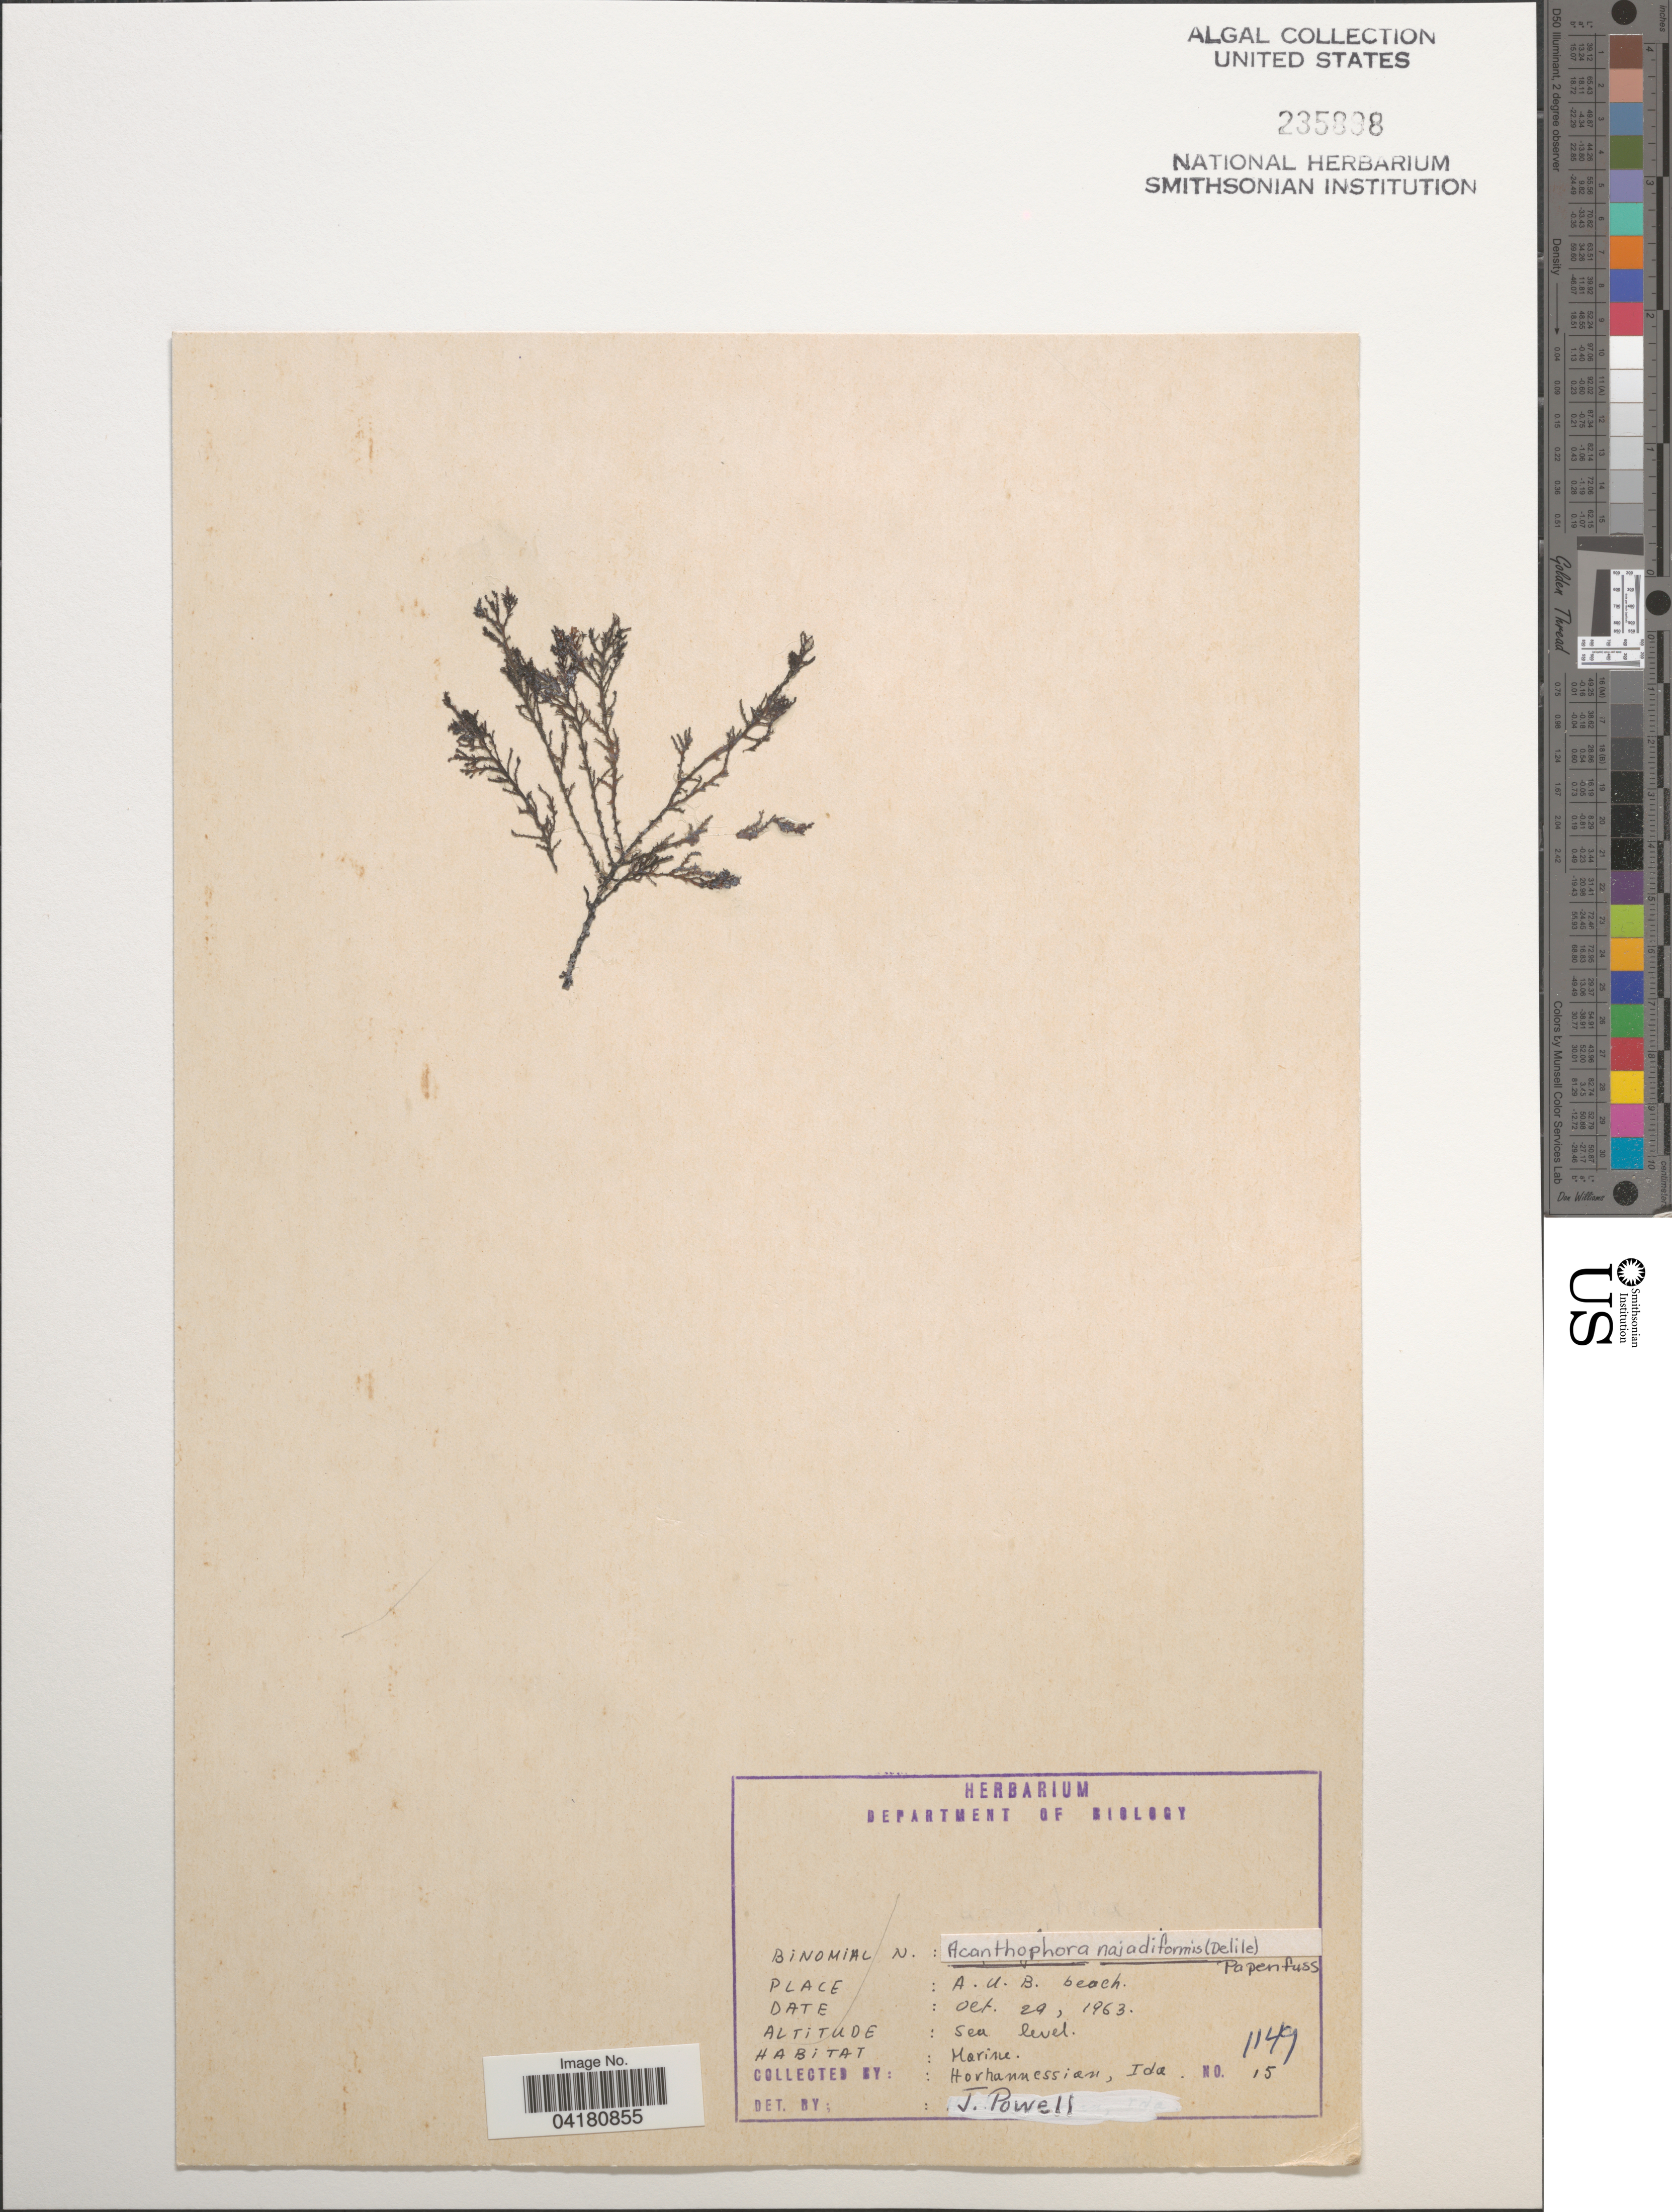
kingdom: Plantae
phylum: Rhodophyta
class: Florideophyceae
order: Ceramiales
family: Rhodomelaceae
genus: Acanthophora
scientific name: Acanthophora nayadiformis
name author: (Delile) Papenf.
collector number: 15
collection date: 1963-10-29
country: Lebanon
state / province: Beyrouth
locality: A.U.B. beach.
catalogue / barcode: US 235898